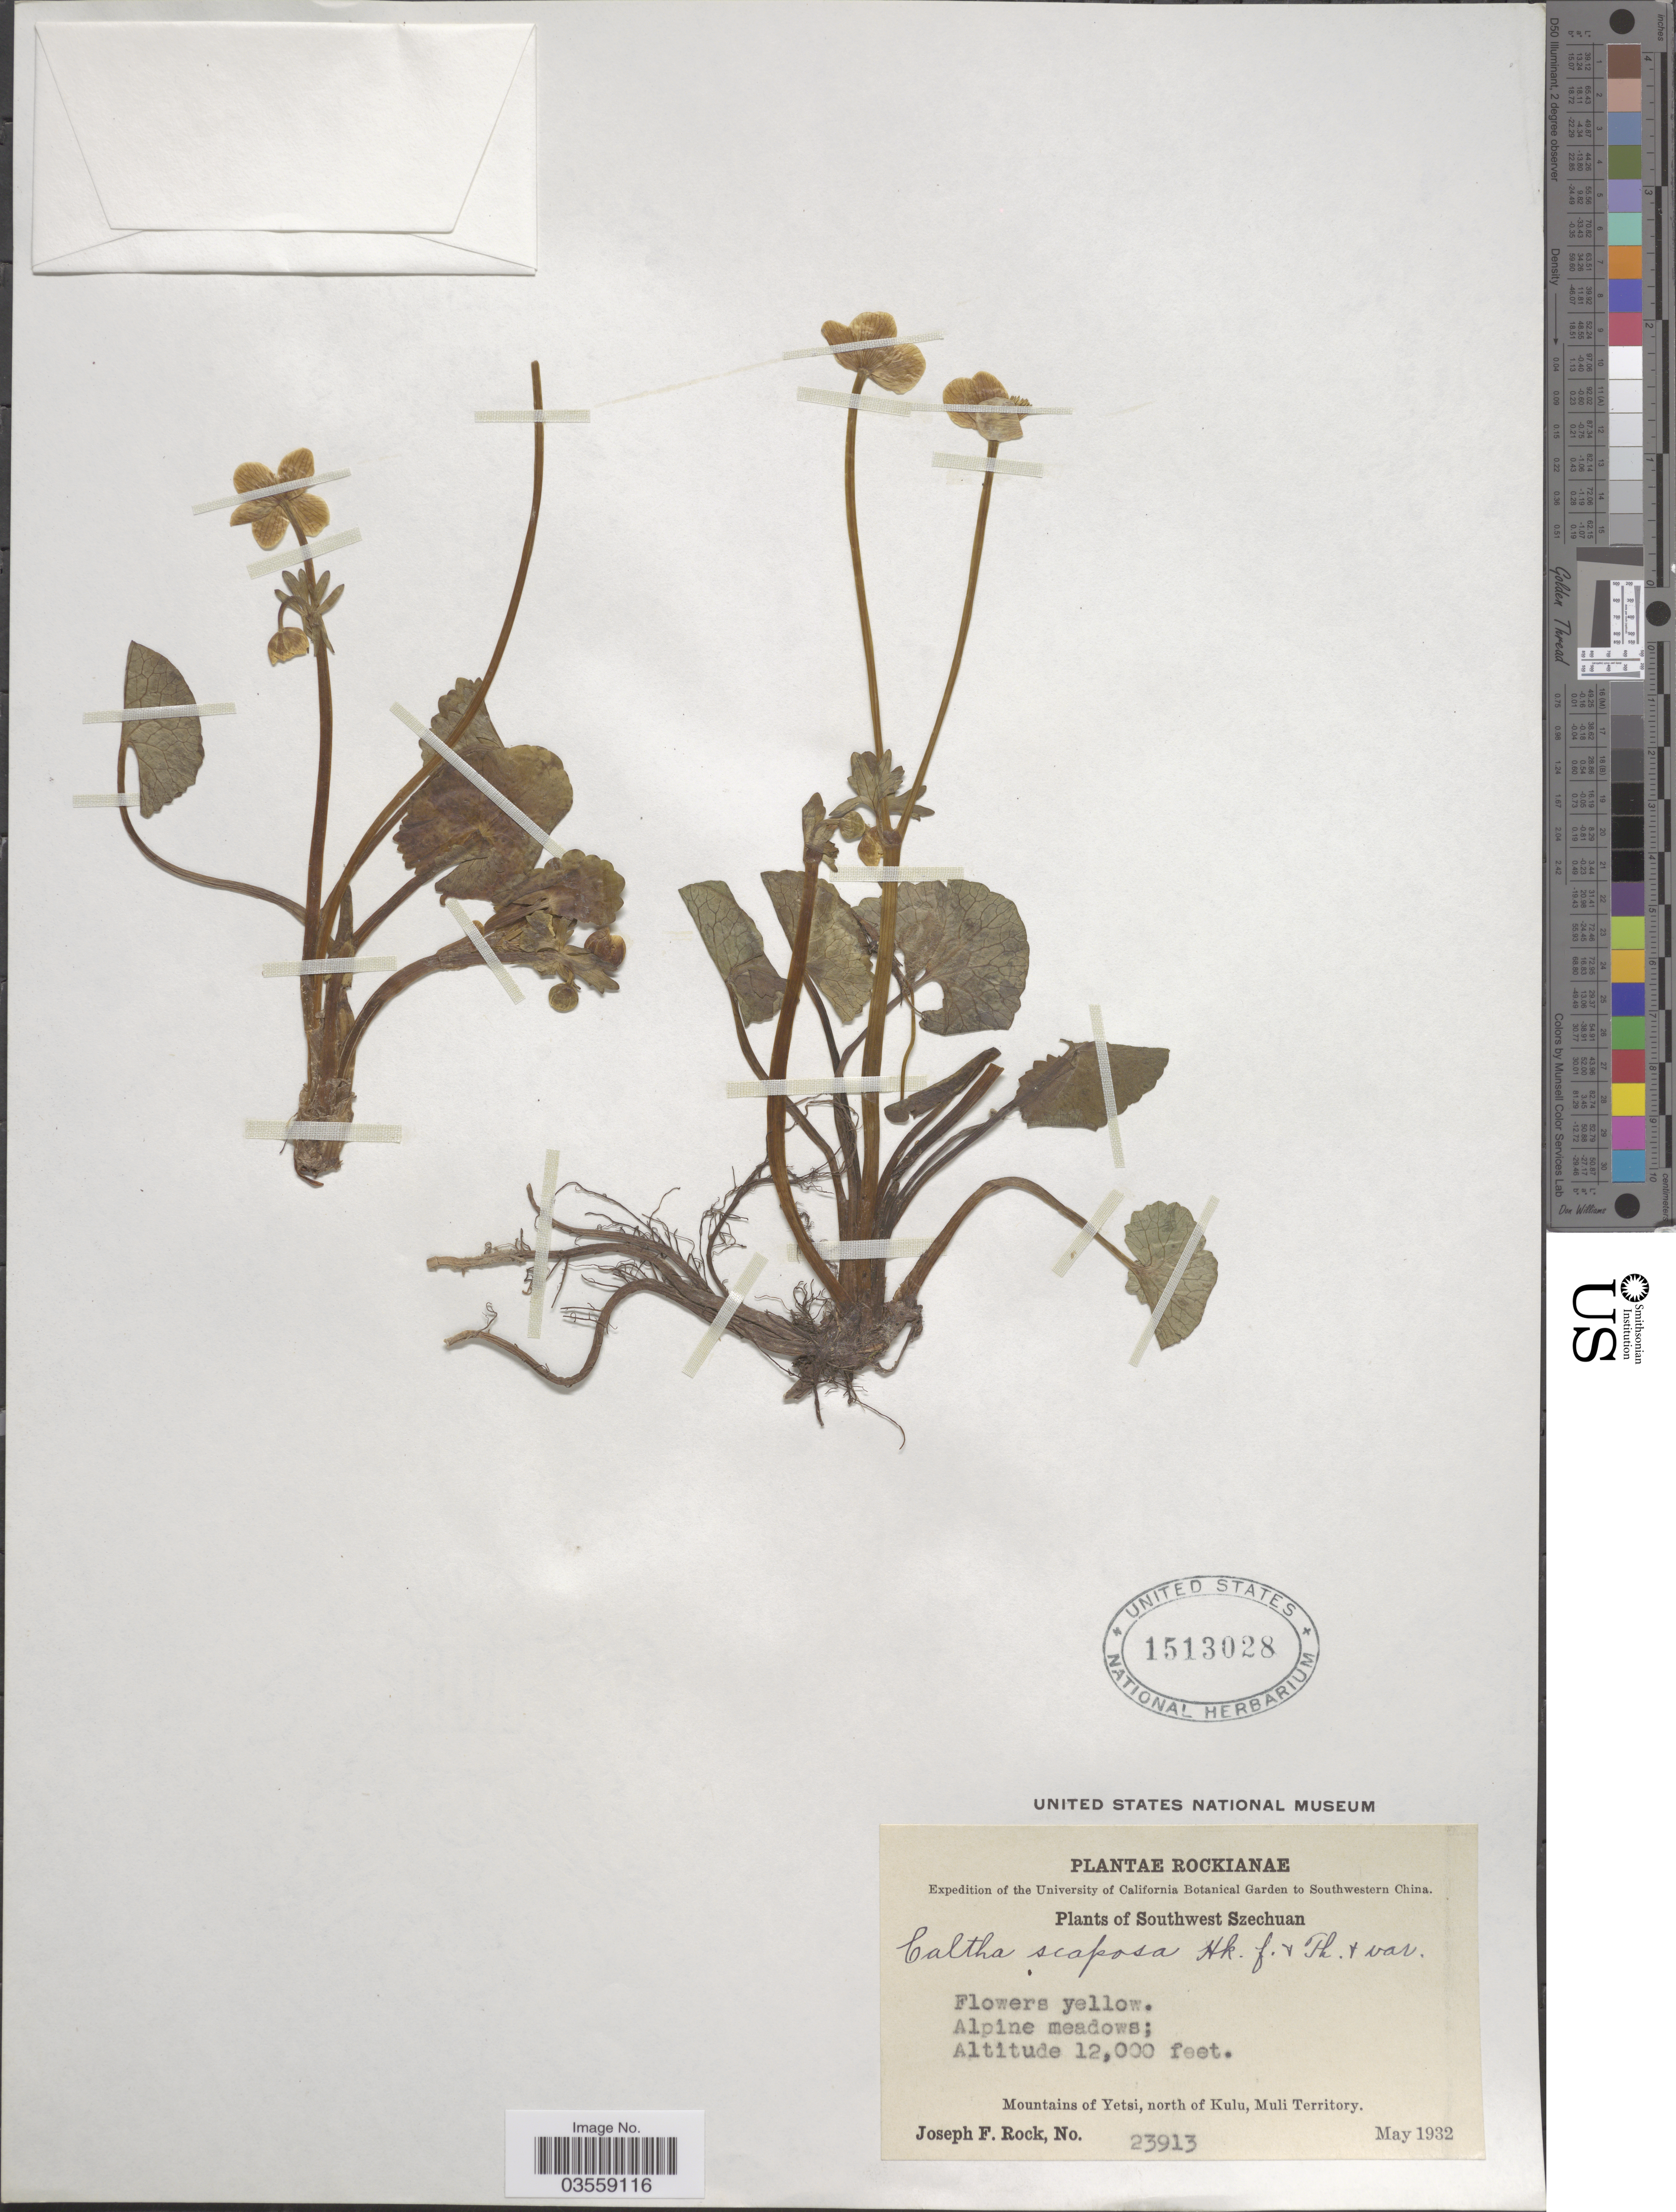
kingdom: Plantae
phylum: Tracheophyta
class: Magnoliopsida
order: Ranunculales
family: Ranunculaceae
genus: Caltha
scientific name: Caltha scaposa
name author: Hook. f. & Thoms.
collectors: J. F. Rock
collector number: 23913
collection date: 1932-05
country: China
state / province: Sichuan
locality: Southwestern China. Southwest Szechuan. Mountains of Yetsi, north of Kulu, Muli Territory.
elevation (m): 3658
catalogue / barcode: US 1513028